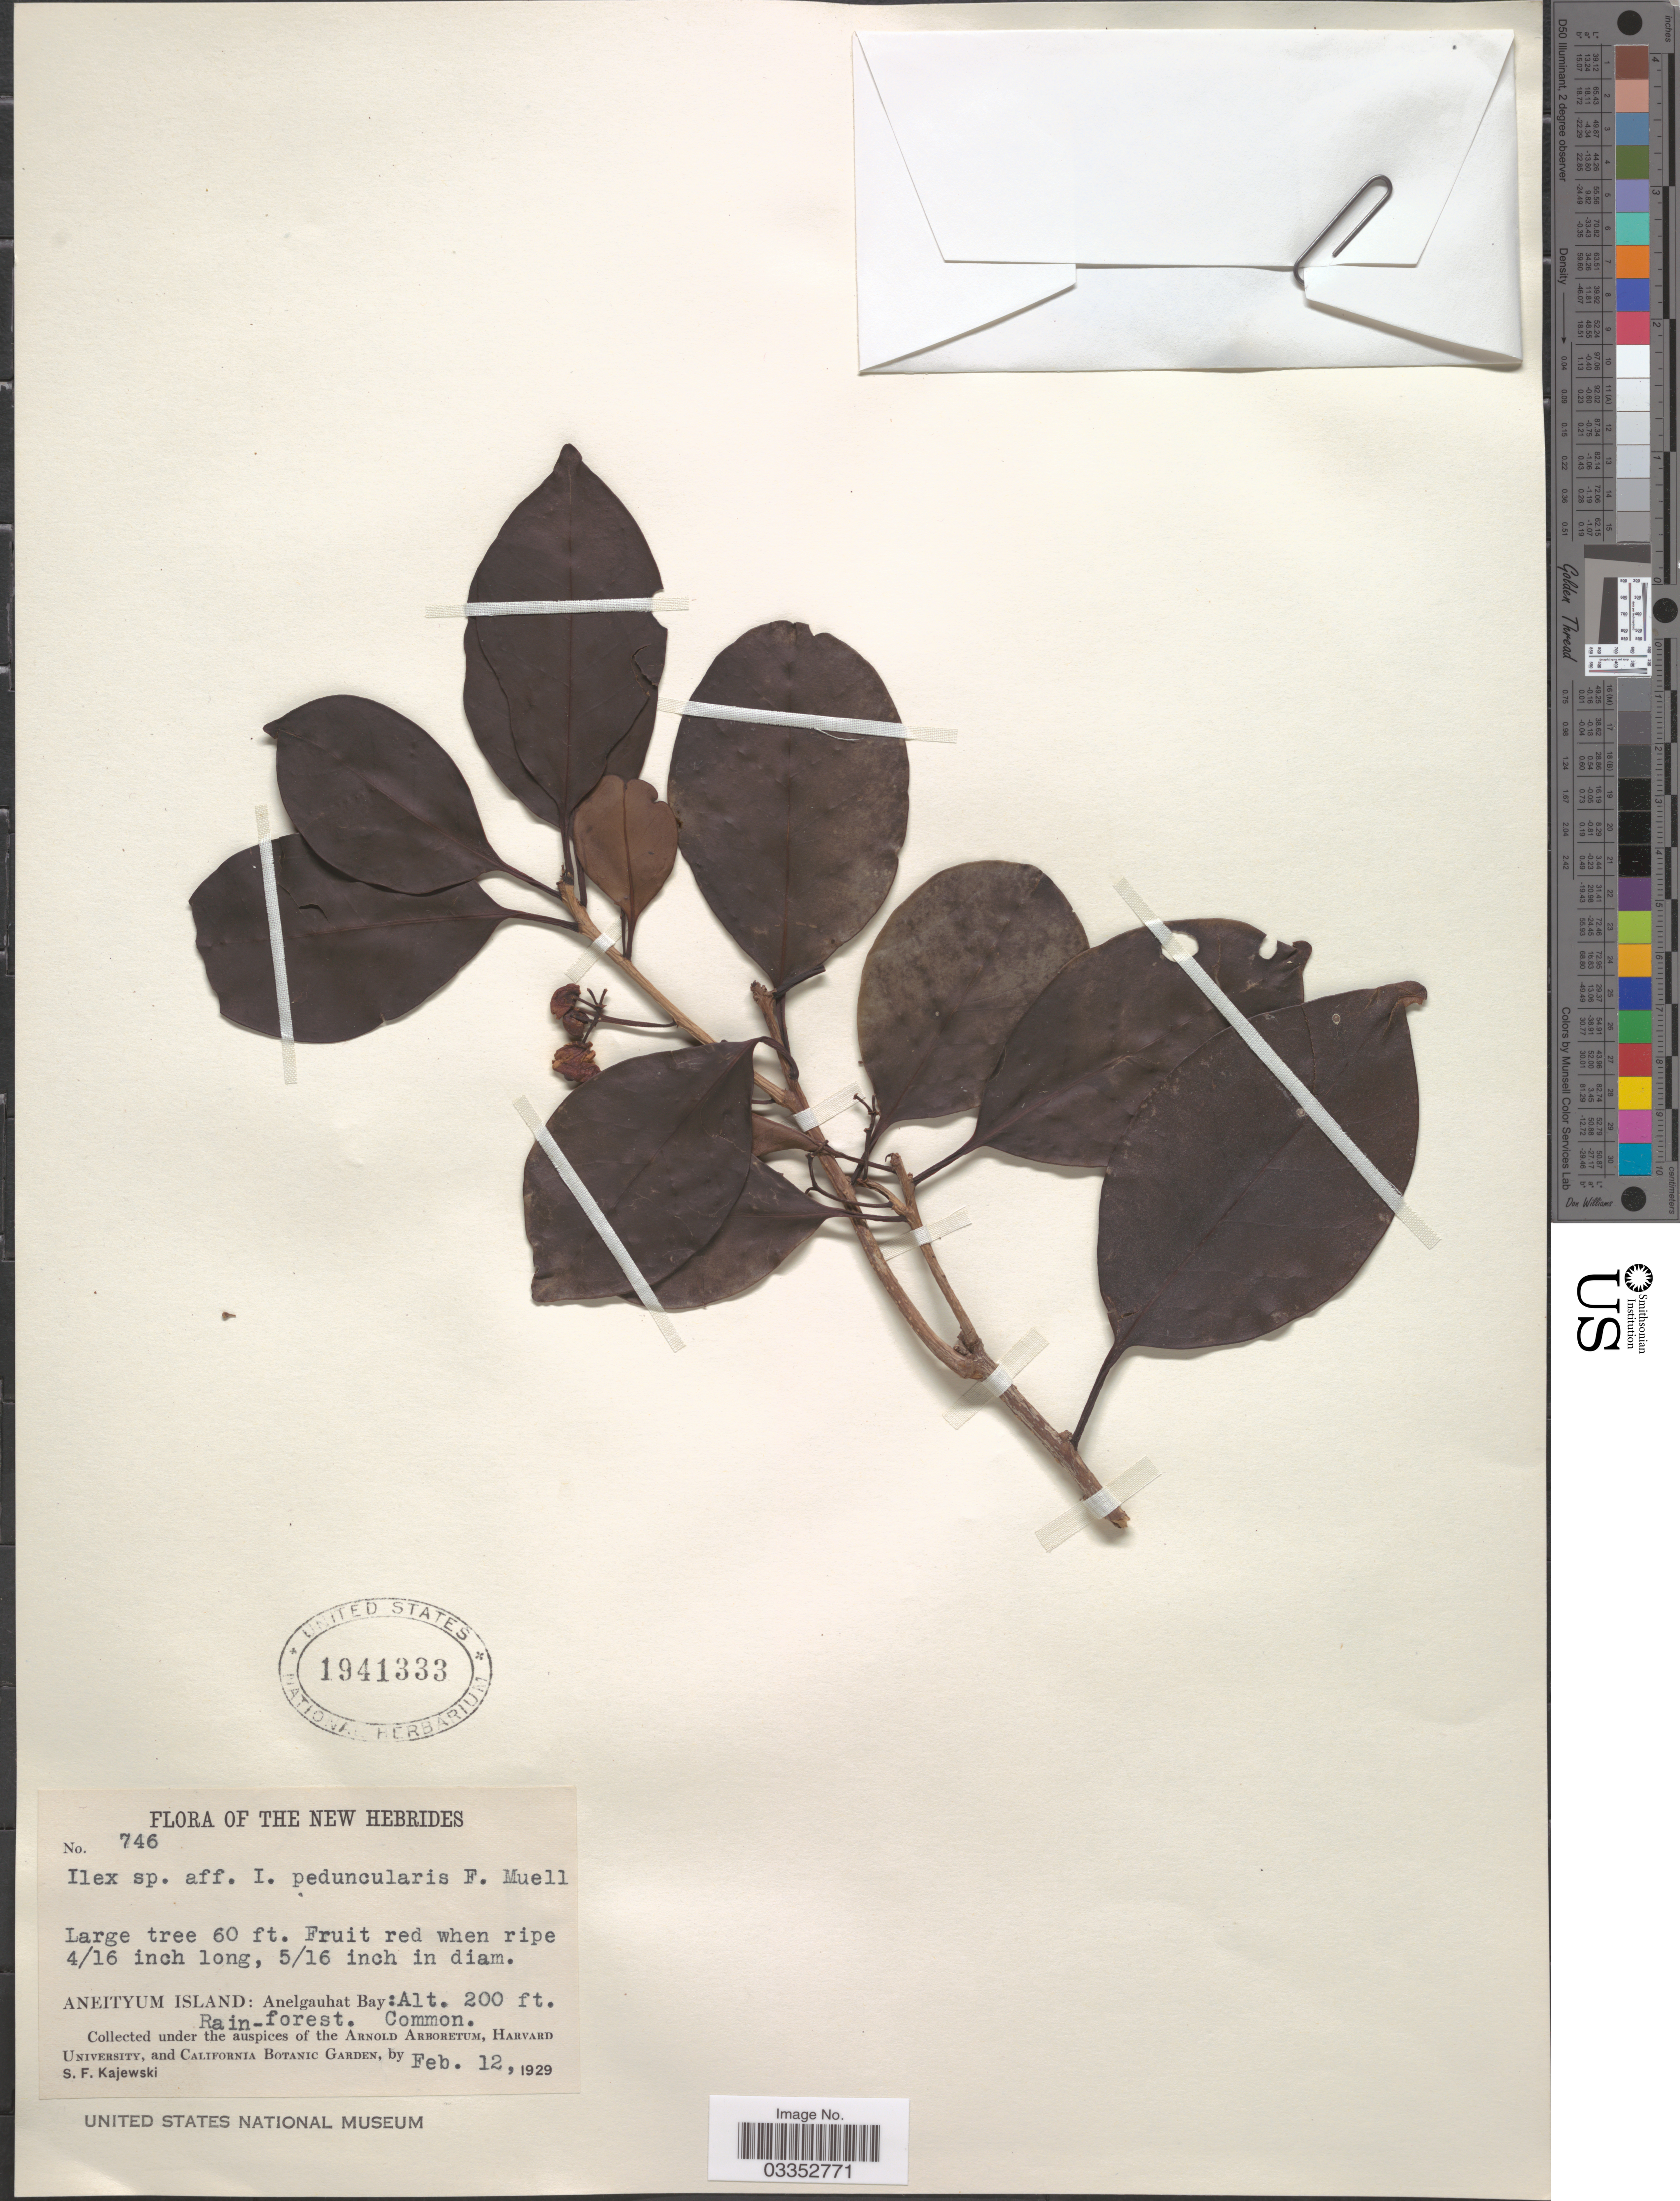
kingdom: Plantae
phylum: Tracheophyta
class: Magnoliopsida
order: Aquifoliales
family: Aquifoliaceae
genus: Ilex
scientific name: Ilex sp.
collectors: S. Kajewski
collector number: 746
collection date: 1929-02-12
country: Vanuatu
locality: The New Hebrides, Aneityum Island: Anelgauhat Bay.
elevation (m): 61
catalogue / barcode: US 1941333